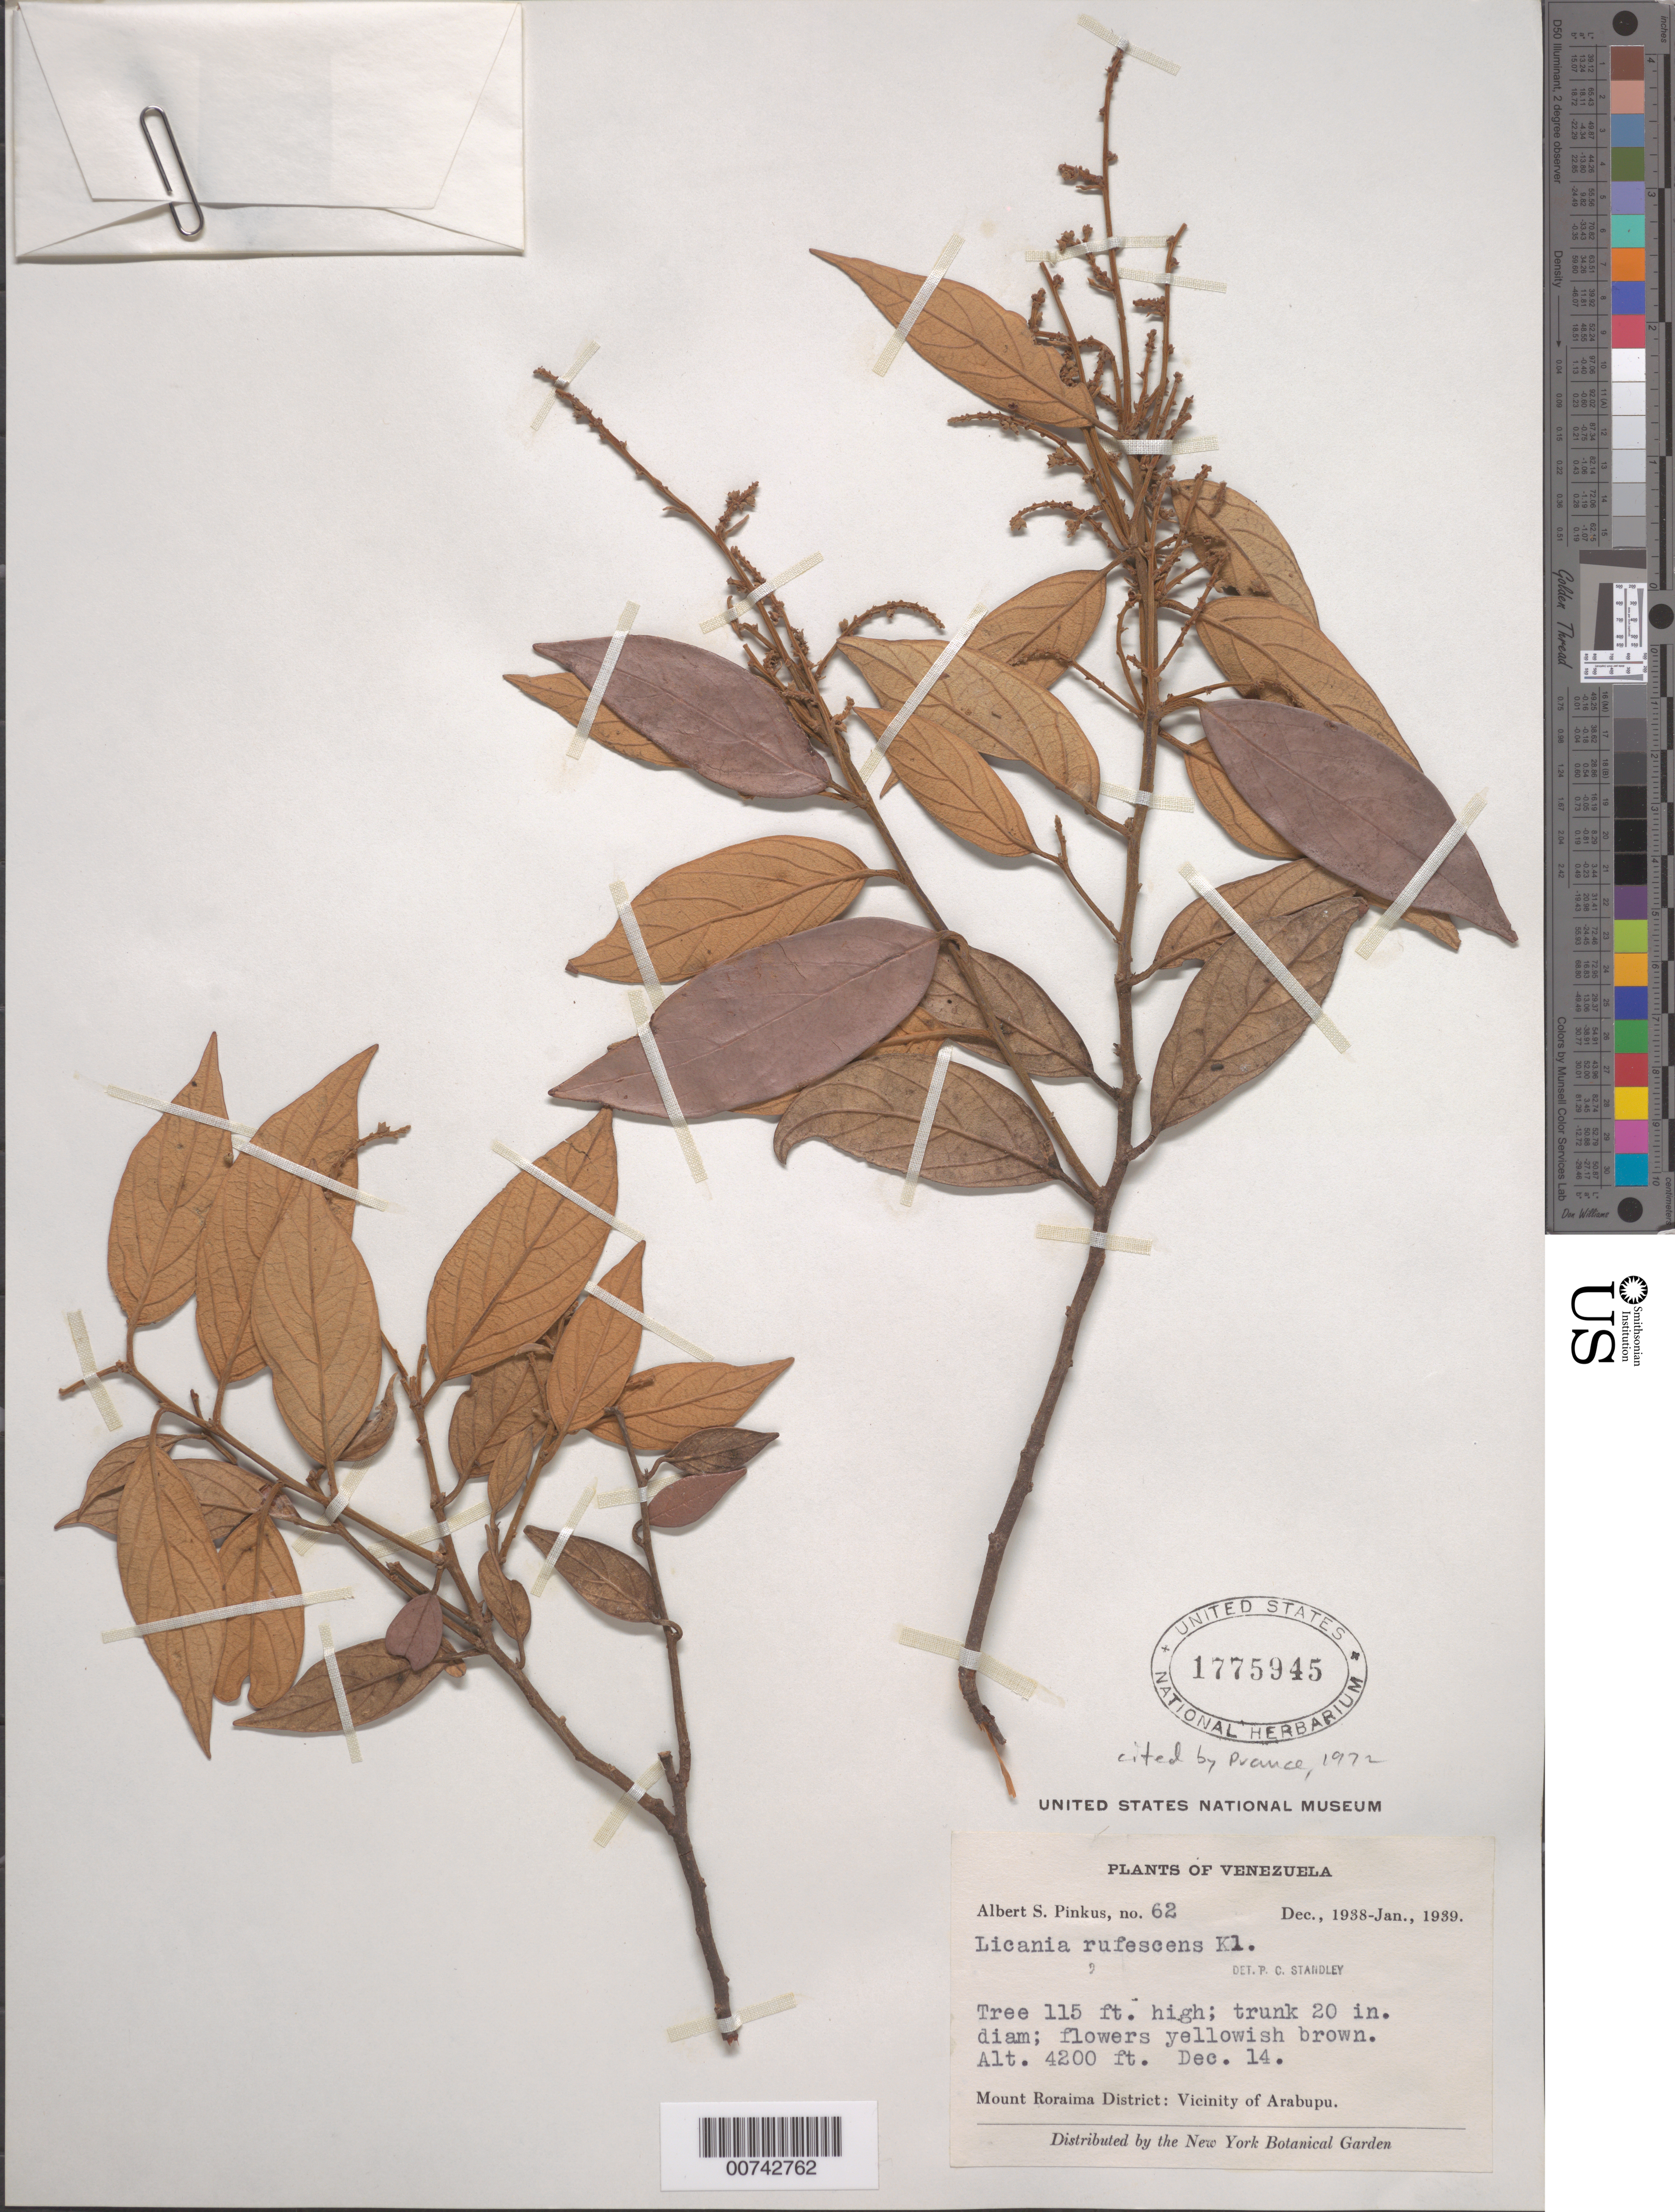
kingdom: Plantae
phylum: Tracheophyta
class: Magnoliopsida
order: Malpighiales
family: Chrysobalanaceae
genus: Licania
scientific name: Licania rufescens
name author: Klotzsch ex Fritsch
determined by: Standley, Paul C.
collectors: A. Pinkus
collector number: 62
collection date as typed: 14-Dec-38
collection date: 1938-12-14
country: Venezuela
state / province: Bolívar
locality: Mt. Roraima District; vic of Arabupu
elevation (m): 1280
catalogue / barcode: US 1775945